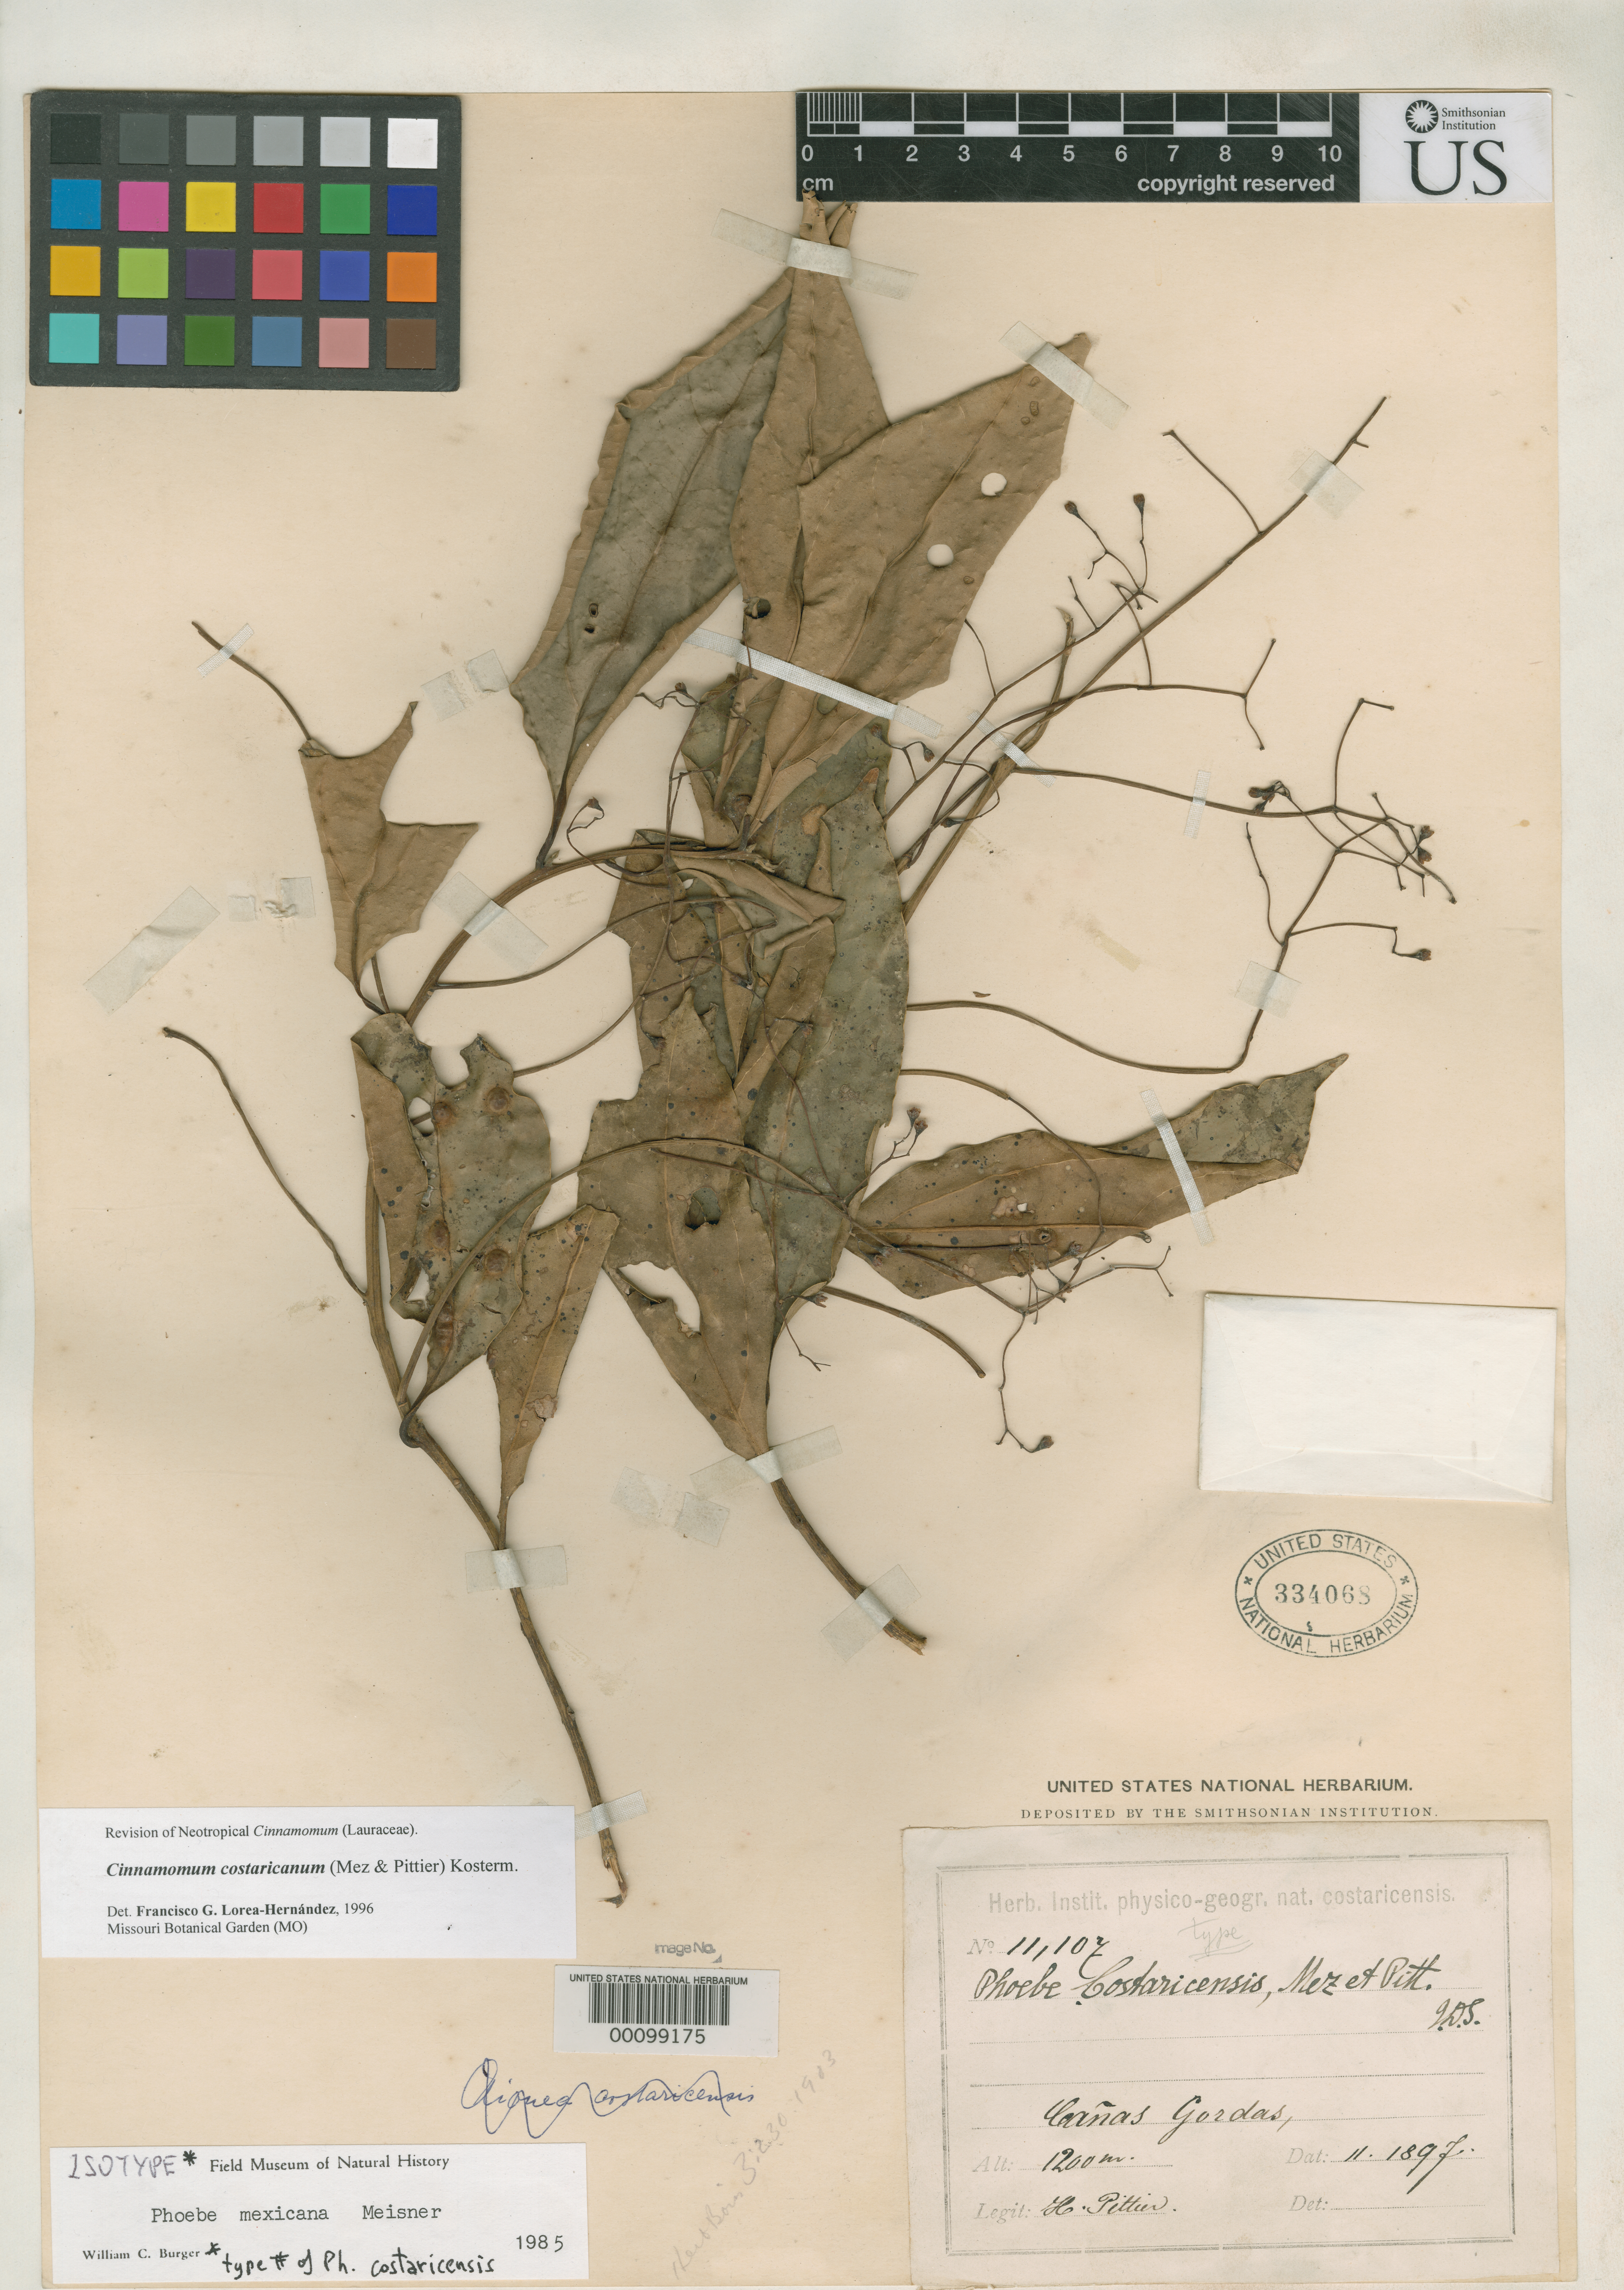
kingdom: Plantae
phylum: Tracheophyta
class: Magnoliopsida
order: Laurales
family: Lauraceae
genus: Phoebe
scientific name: Phoebe costaricana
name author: Mez & Pittier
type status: Isotype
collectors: H. F. Pittier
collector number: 11107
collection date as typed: Feb 1897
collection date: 1897-02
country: Costa Rica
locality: Cañas Gordas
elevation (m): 1200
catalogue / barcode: US 334068